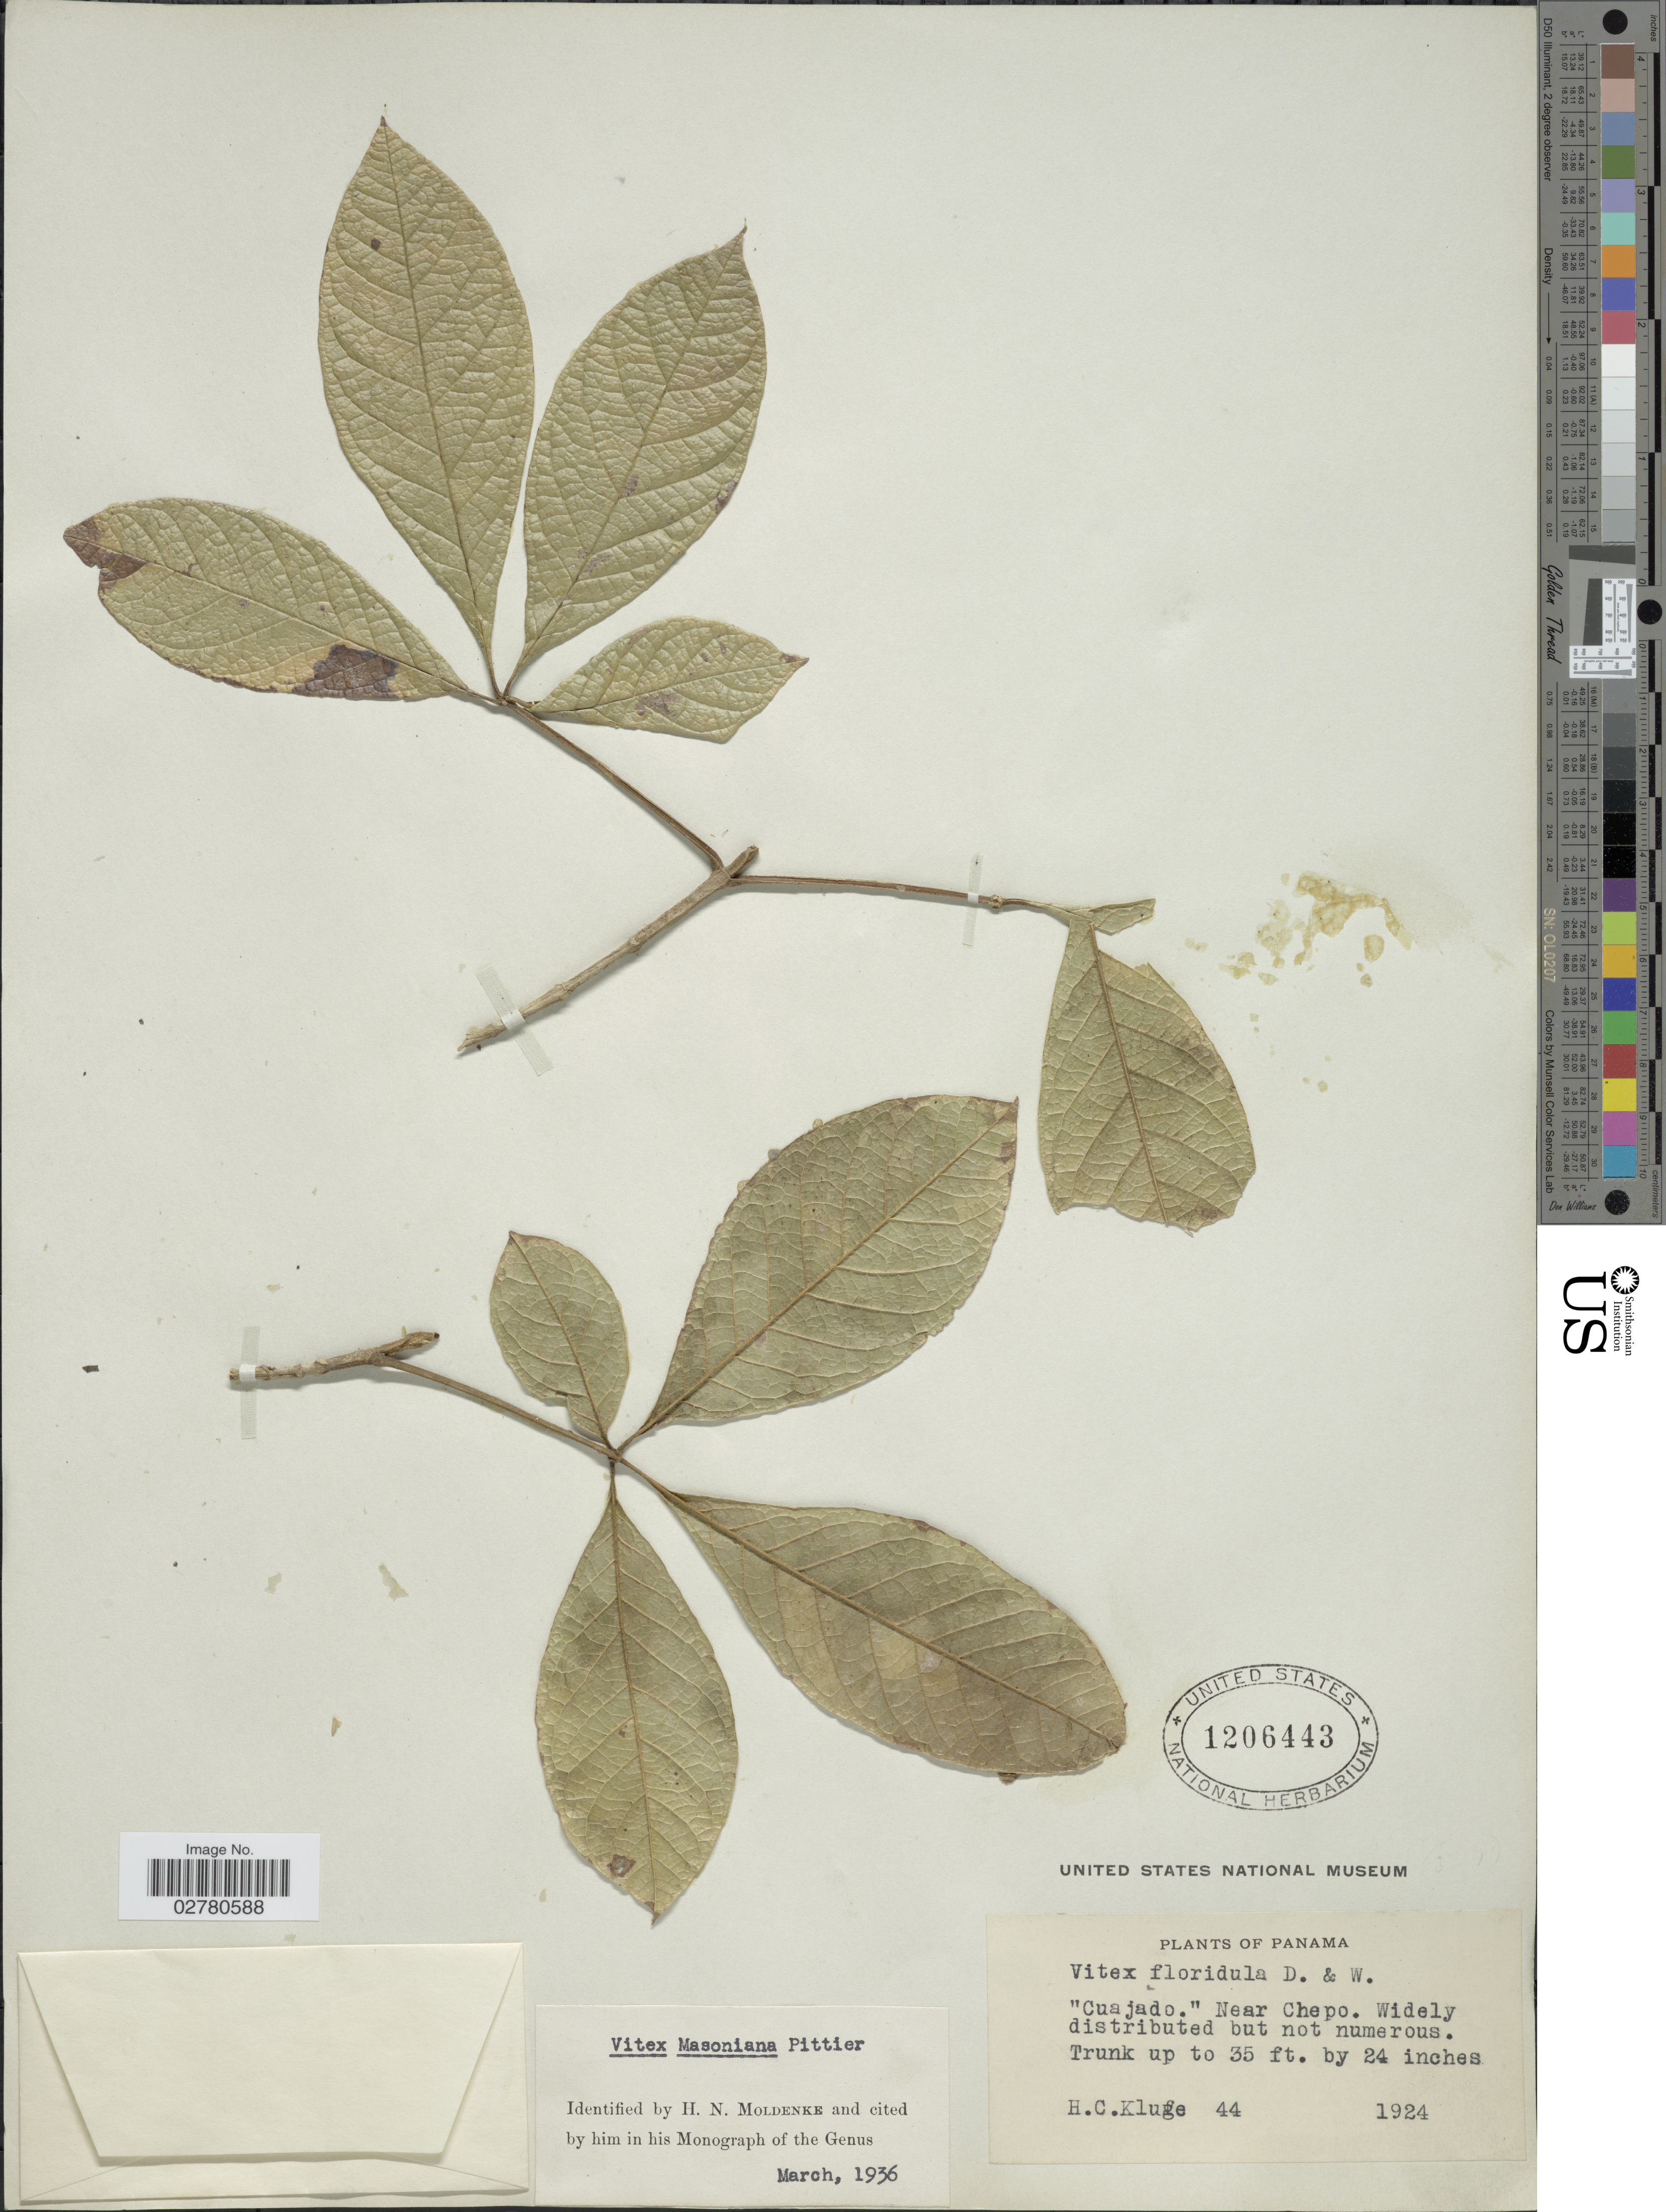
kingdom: Plantae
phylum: Tracheophyta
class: Magnoliopsida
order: Lamiales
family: Lamiaceae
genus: Vitex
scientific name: Vitex masoniana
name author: Pittier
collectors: H. C. Kluge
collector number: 44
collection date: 1924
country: Panama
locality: Near Chepo.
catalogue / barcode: US 1206443